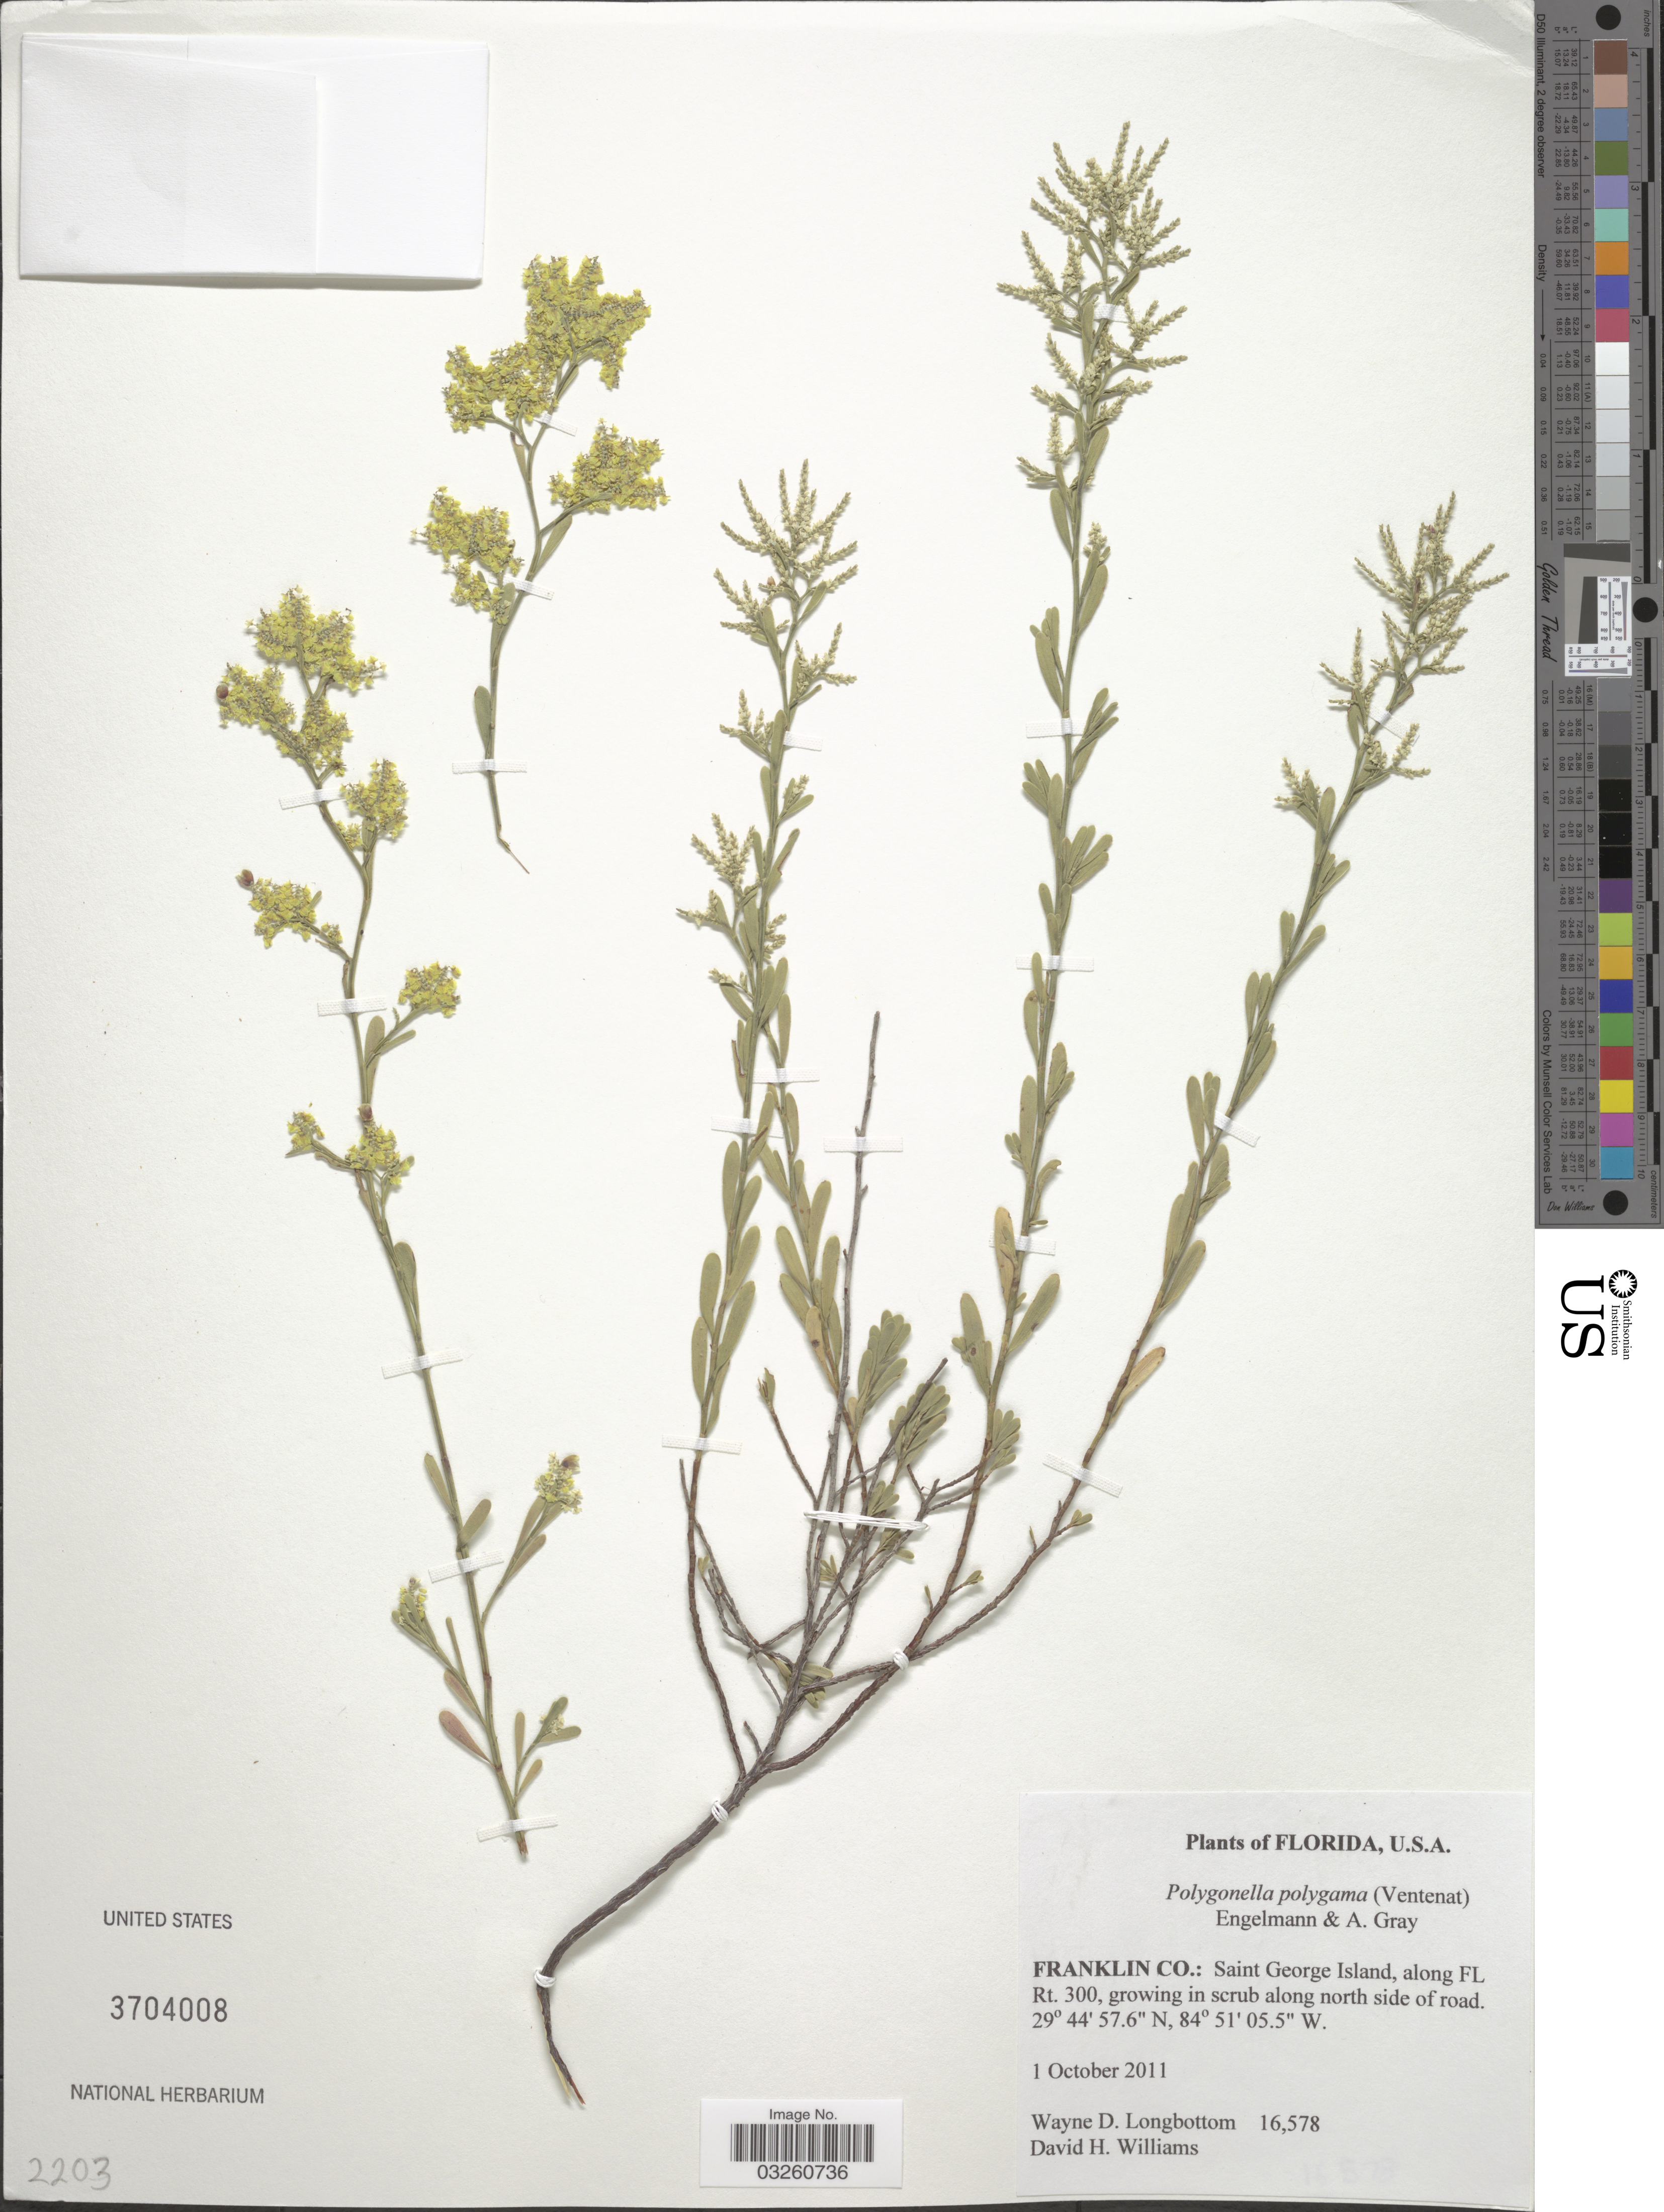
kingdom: Plantae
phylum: Tracheophyta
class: Magnoliopsida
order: Caryophyllales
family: Polygonaceae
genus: Polygonella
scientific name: Polygonella polygama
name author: (Vent.) Engelm. & A. Gray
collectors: W. D. Longbottom & D. H. Williams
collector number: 16578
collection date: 2011-10-01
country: United States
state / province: Florida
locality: Franklin Co.: Saint George Island, along FL Rt 300, growing in scrub along north side of road.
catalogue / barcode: US 3704008